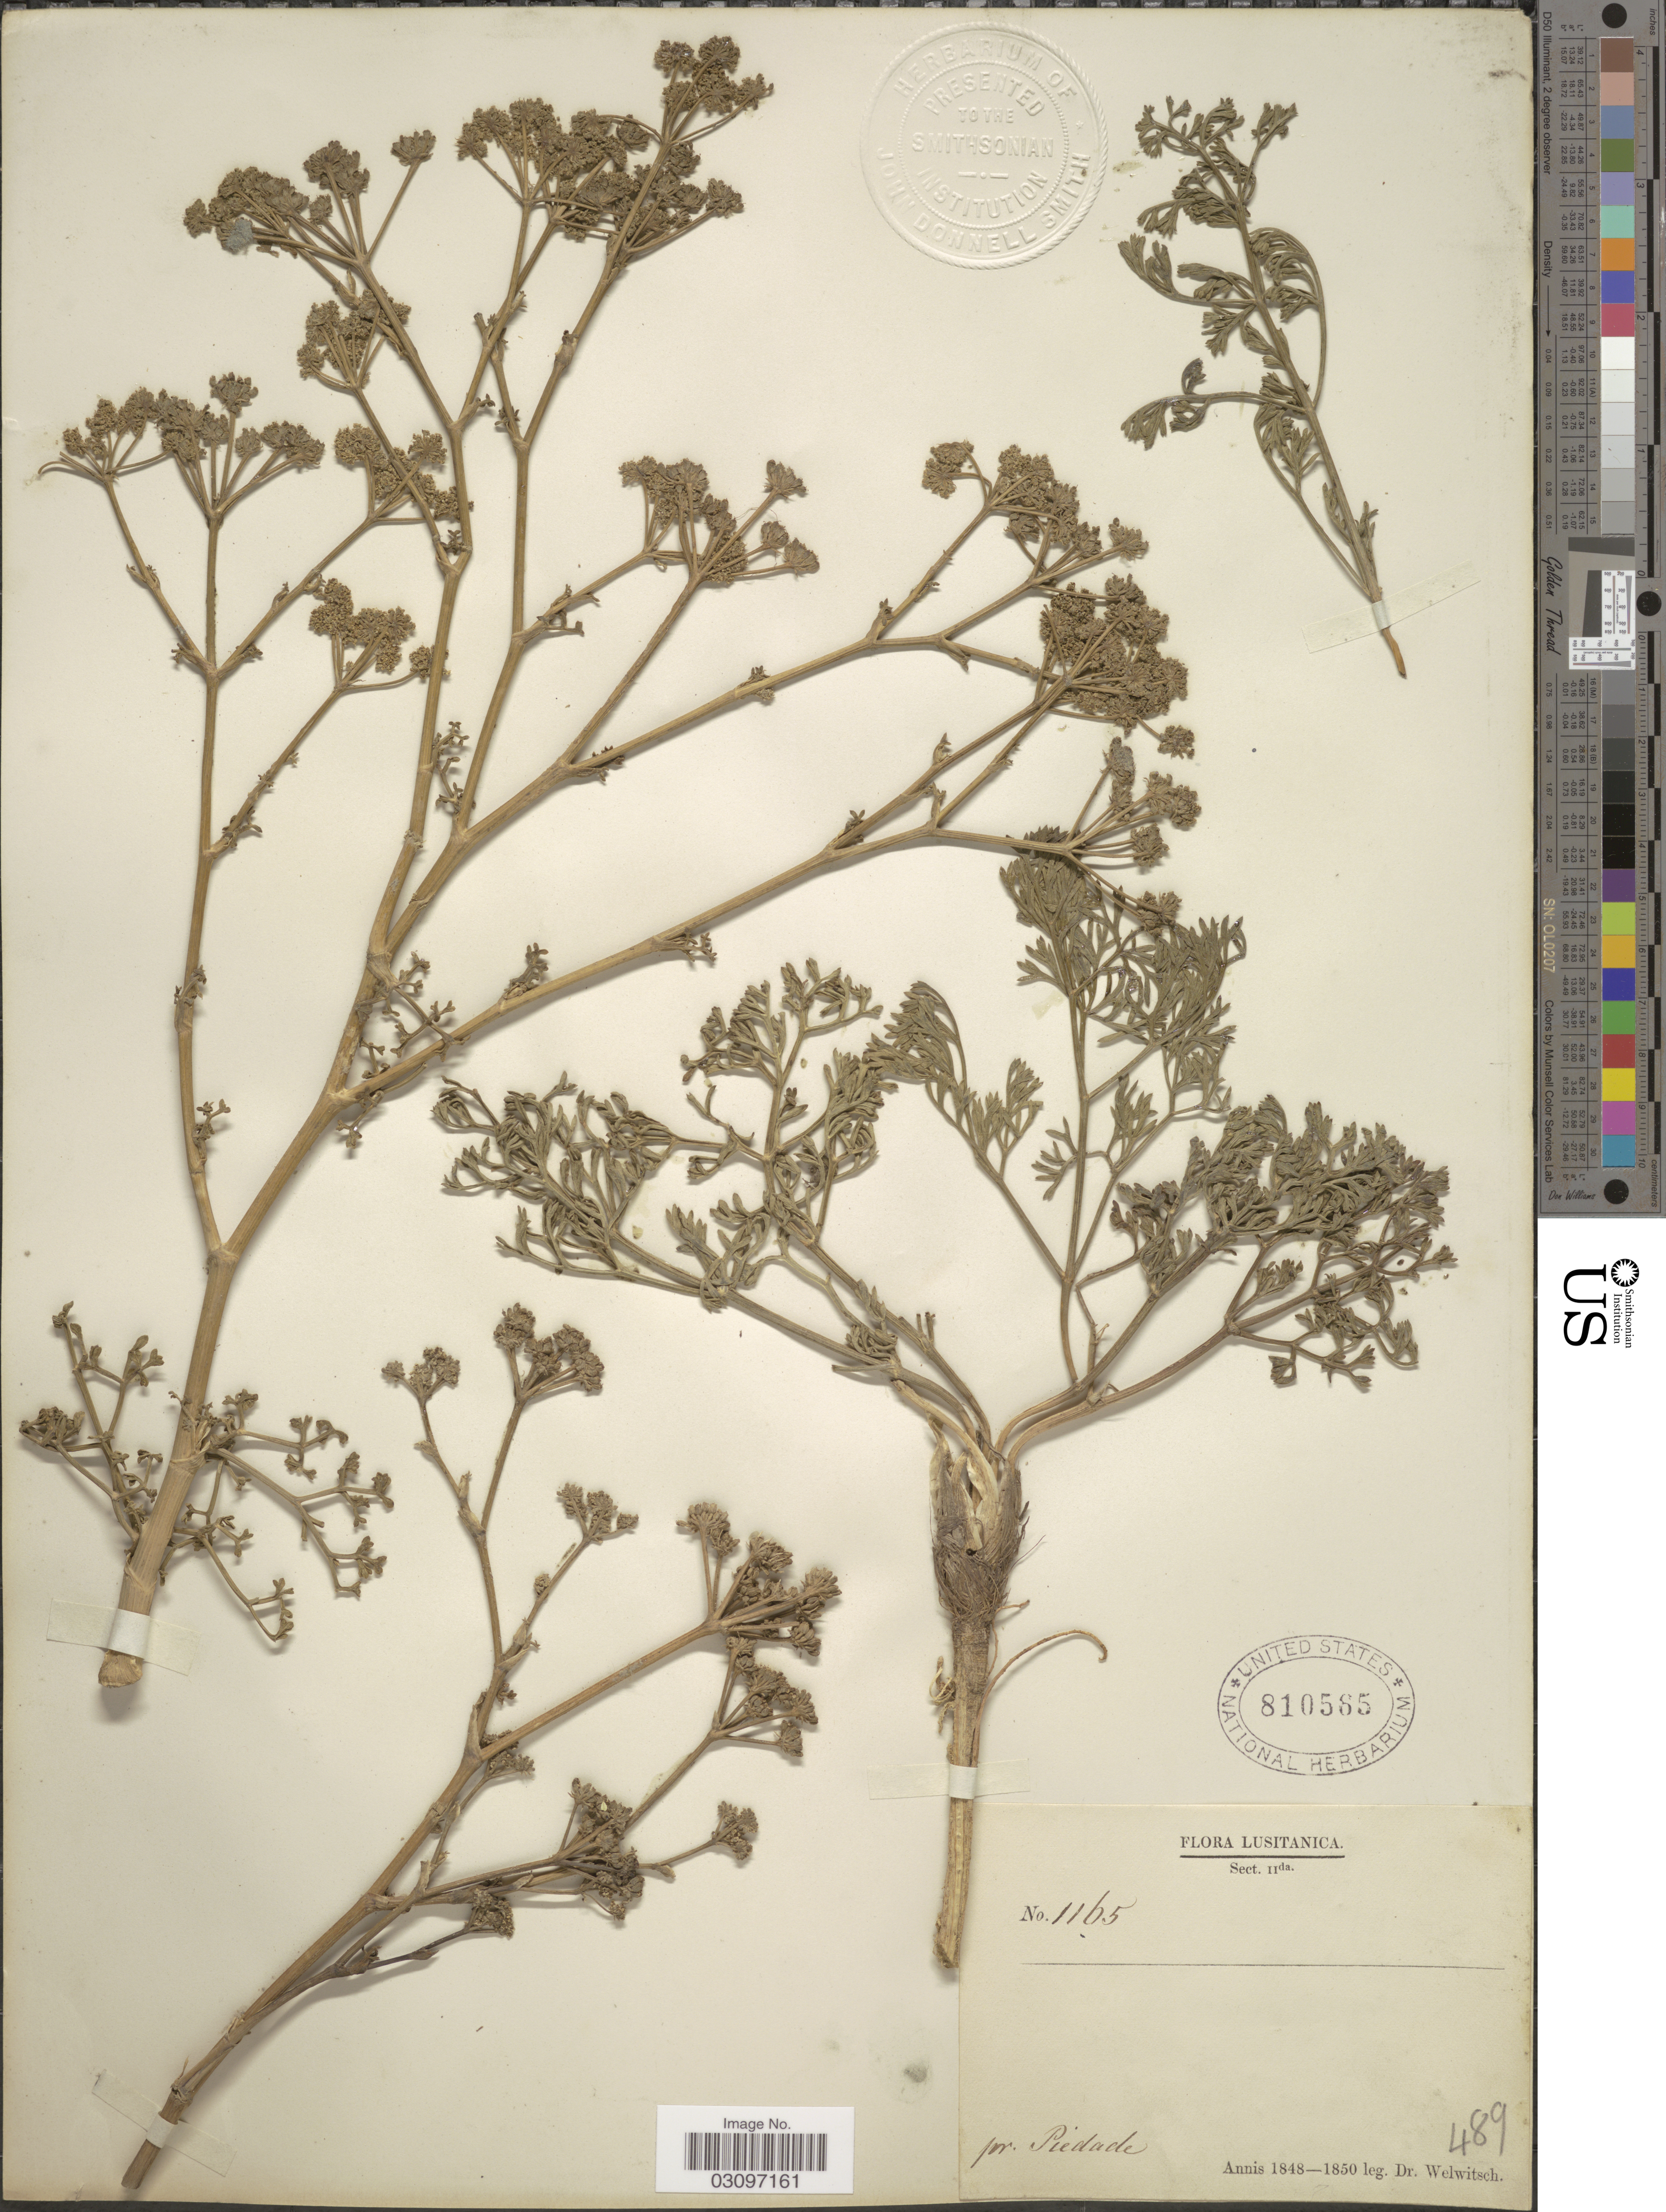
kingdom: Plantae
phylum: Tracheophyta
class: Magnoliopsida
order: Apiales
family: Apiaceae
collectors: -. Welwitsch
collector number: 1165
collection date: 1848/1850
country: Portugal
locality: Pr. Piedade.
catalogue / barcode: US 810585